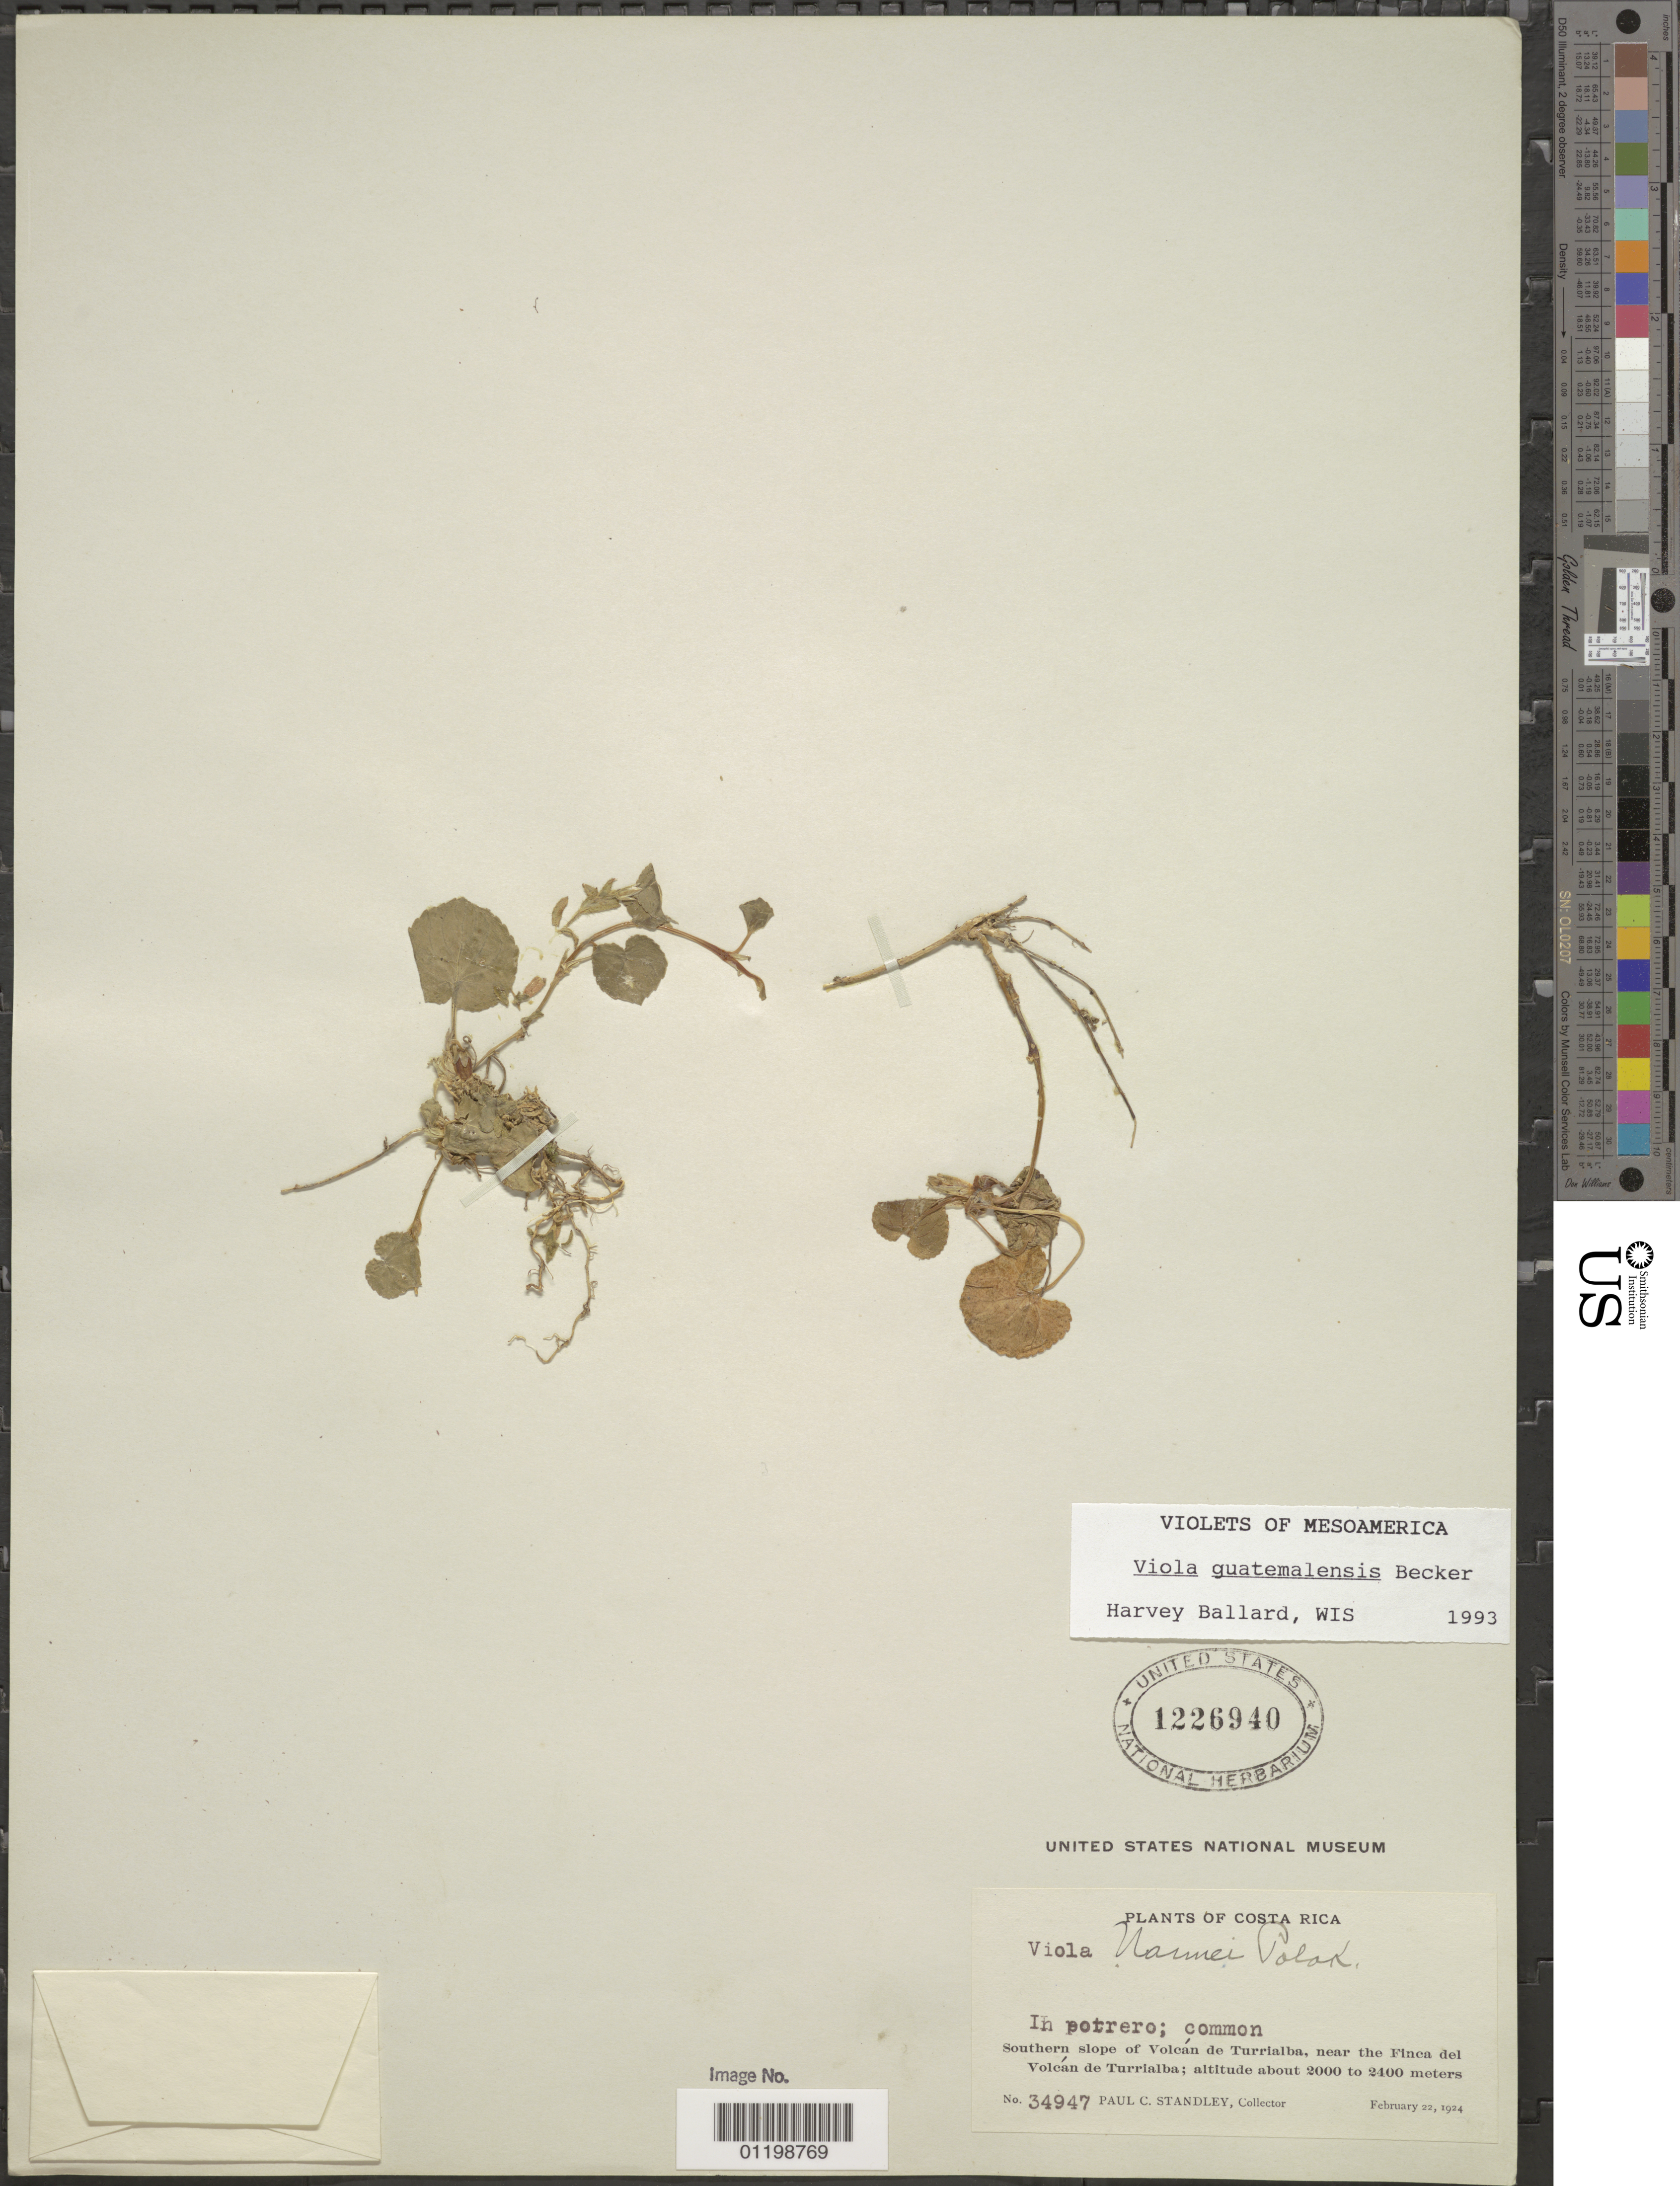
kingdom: Plantae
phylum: Tracheophyta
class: Magnoliopsida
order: Malpighiales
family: Violaceae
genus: Viola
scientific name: Viola guatemalensis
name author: W. Becker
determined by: Ballard, Harvey E.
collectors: P. C. Standley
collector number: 34947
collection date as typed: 22 Feb 1924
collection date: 1924-02-22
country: Costa Rica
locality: Southern slope of Volcan de Turrialba, near Finca del Volcan de Turrialba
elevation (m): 2000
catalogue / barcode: US 1226940